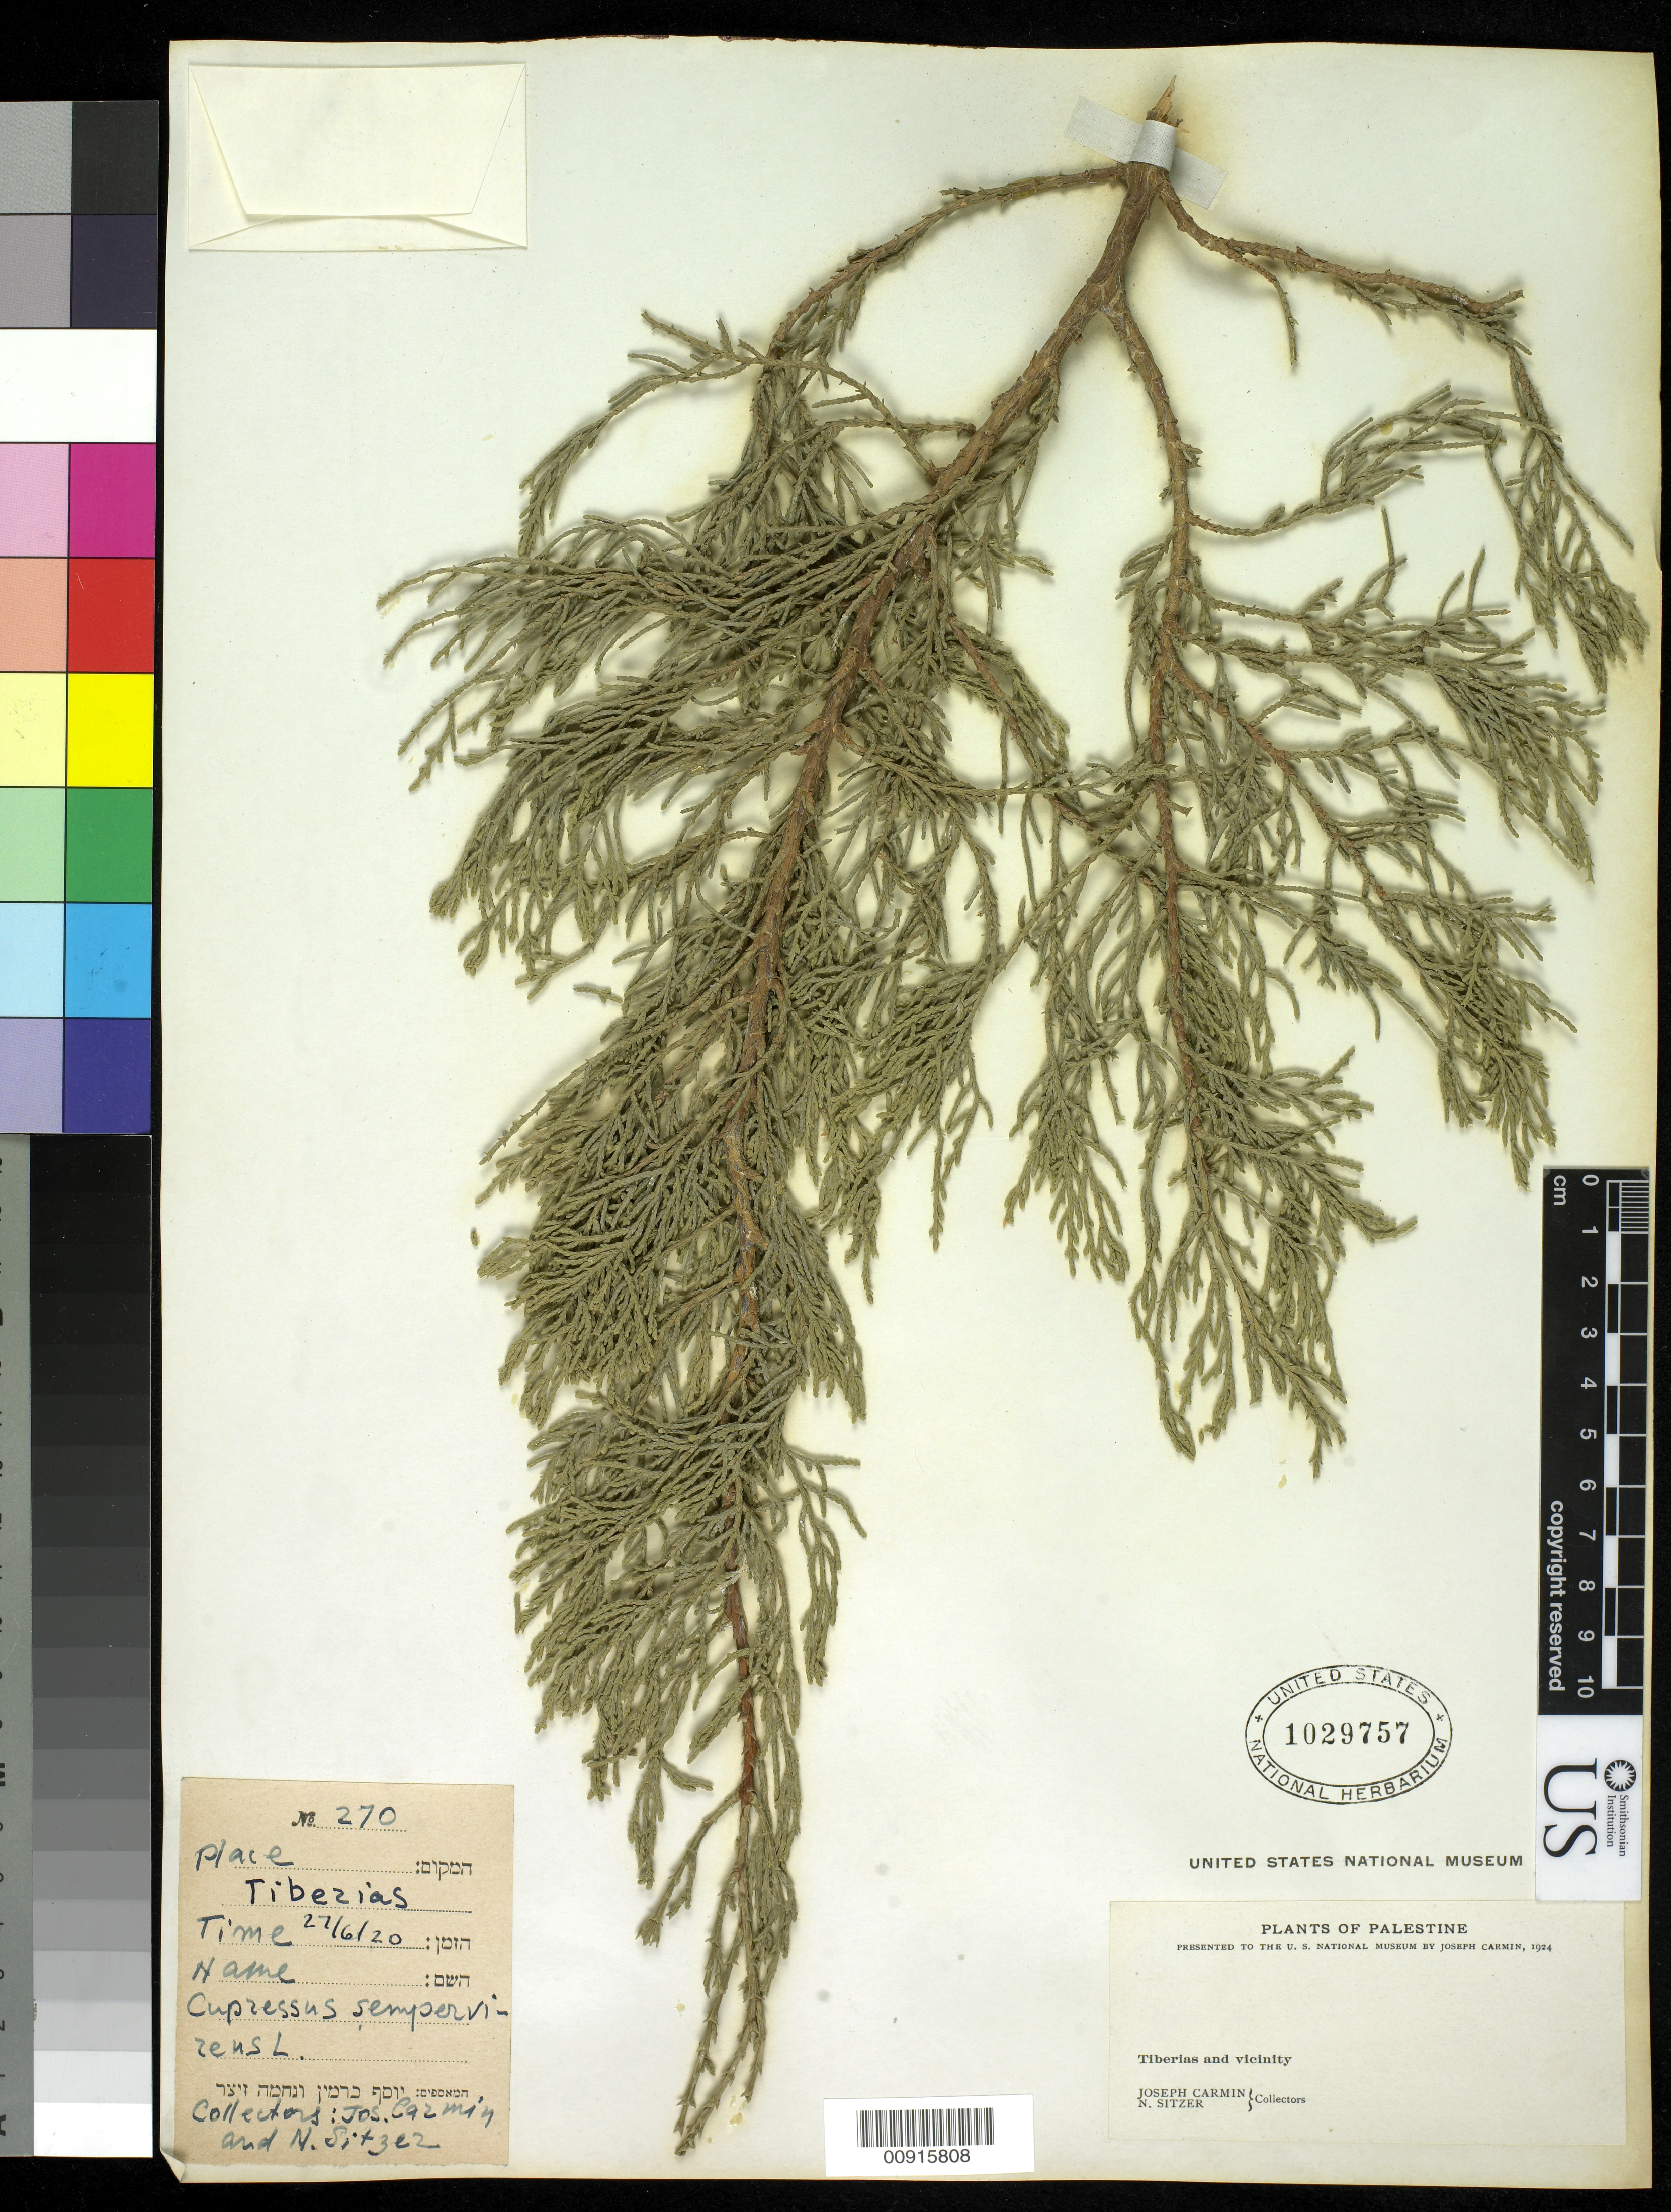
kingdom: Plantae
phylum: Tracheophyta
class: Pinopsida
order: Pinales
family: Cupressaceae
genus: Cupressus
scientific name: Cupressus sempervirens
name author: L.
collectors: J. Carmin & N. Sitzer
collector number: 270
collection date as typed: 27 Jun 1920 or 27 Jun 1924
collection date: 1920-06-27 or 1924-06-27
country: Afghanistan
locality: Tibezias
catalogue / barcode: US 1029757